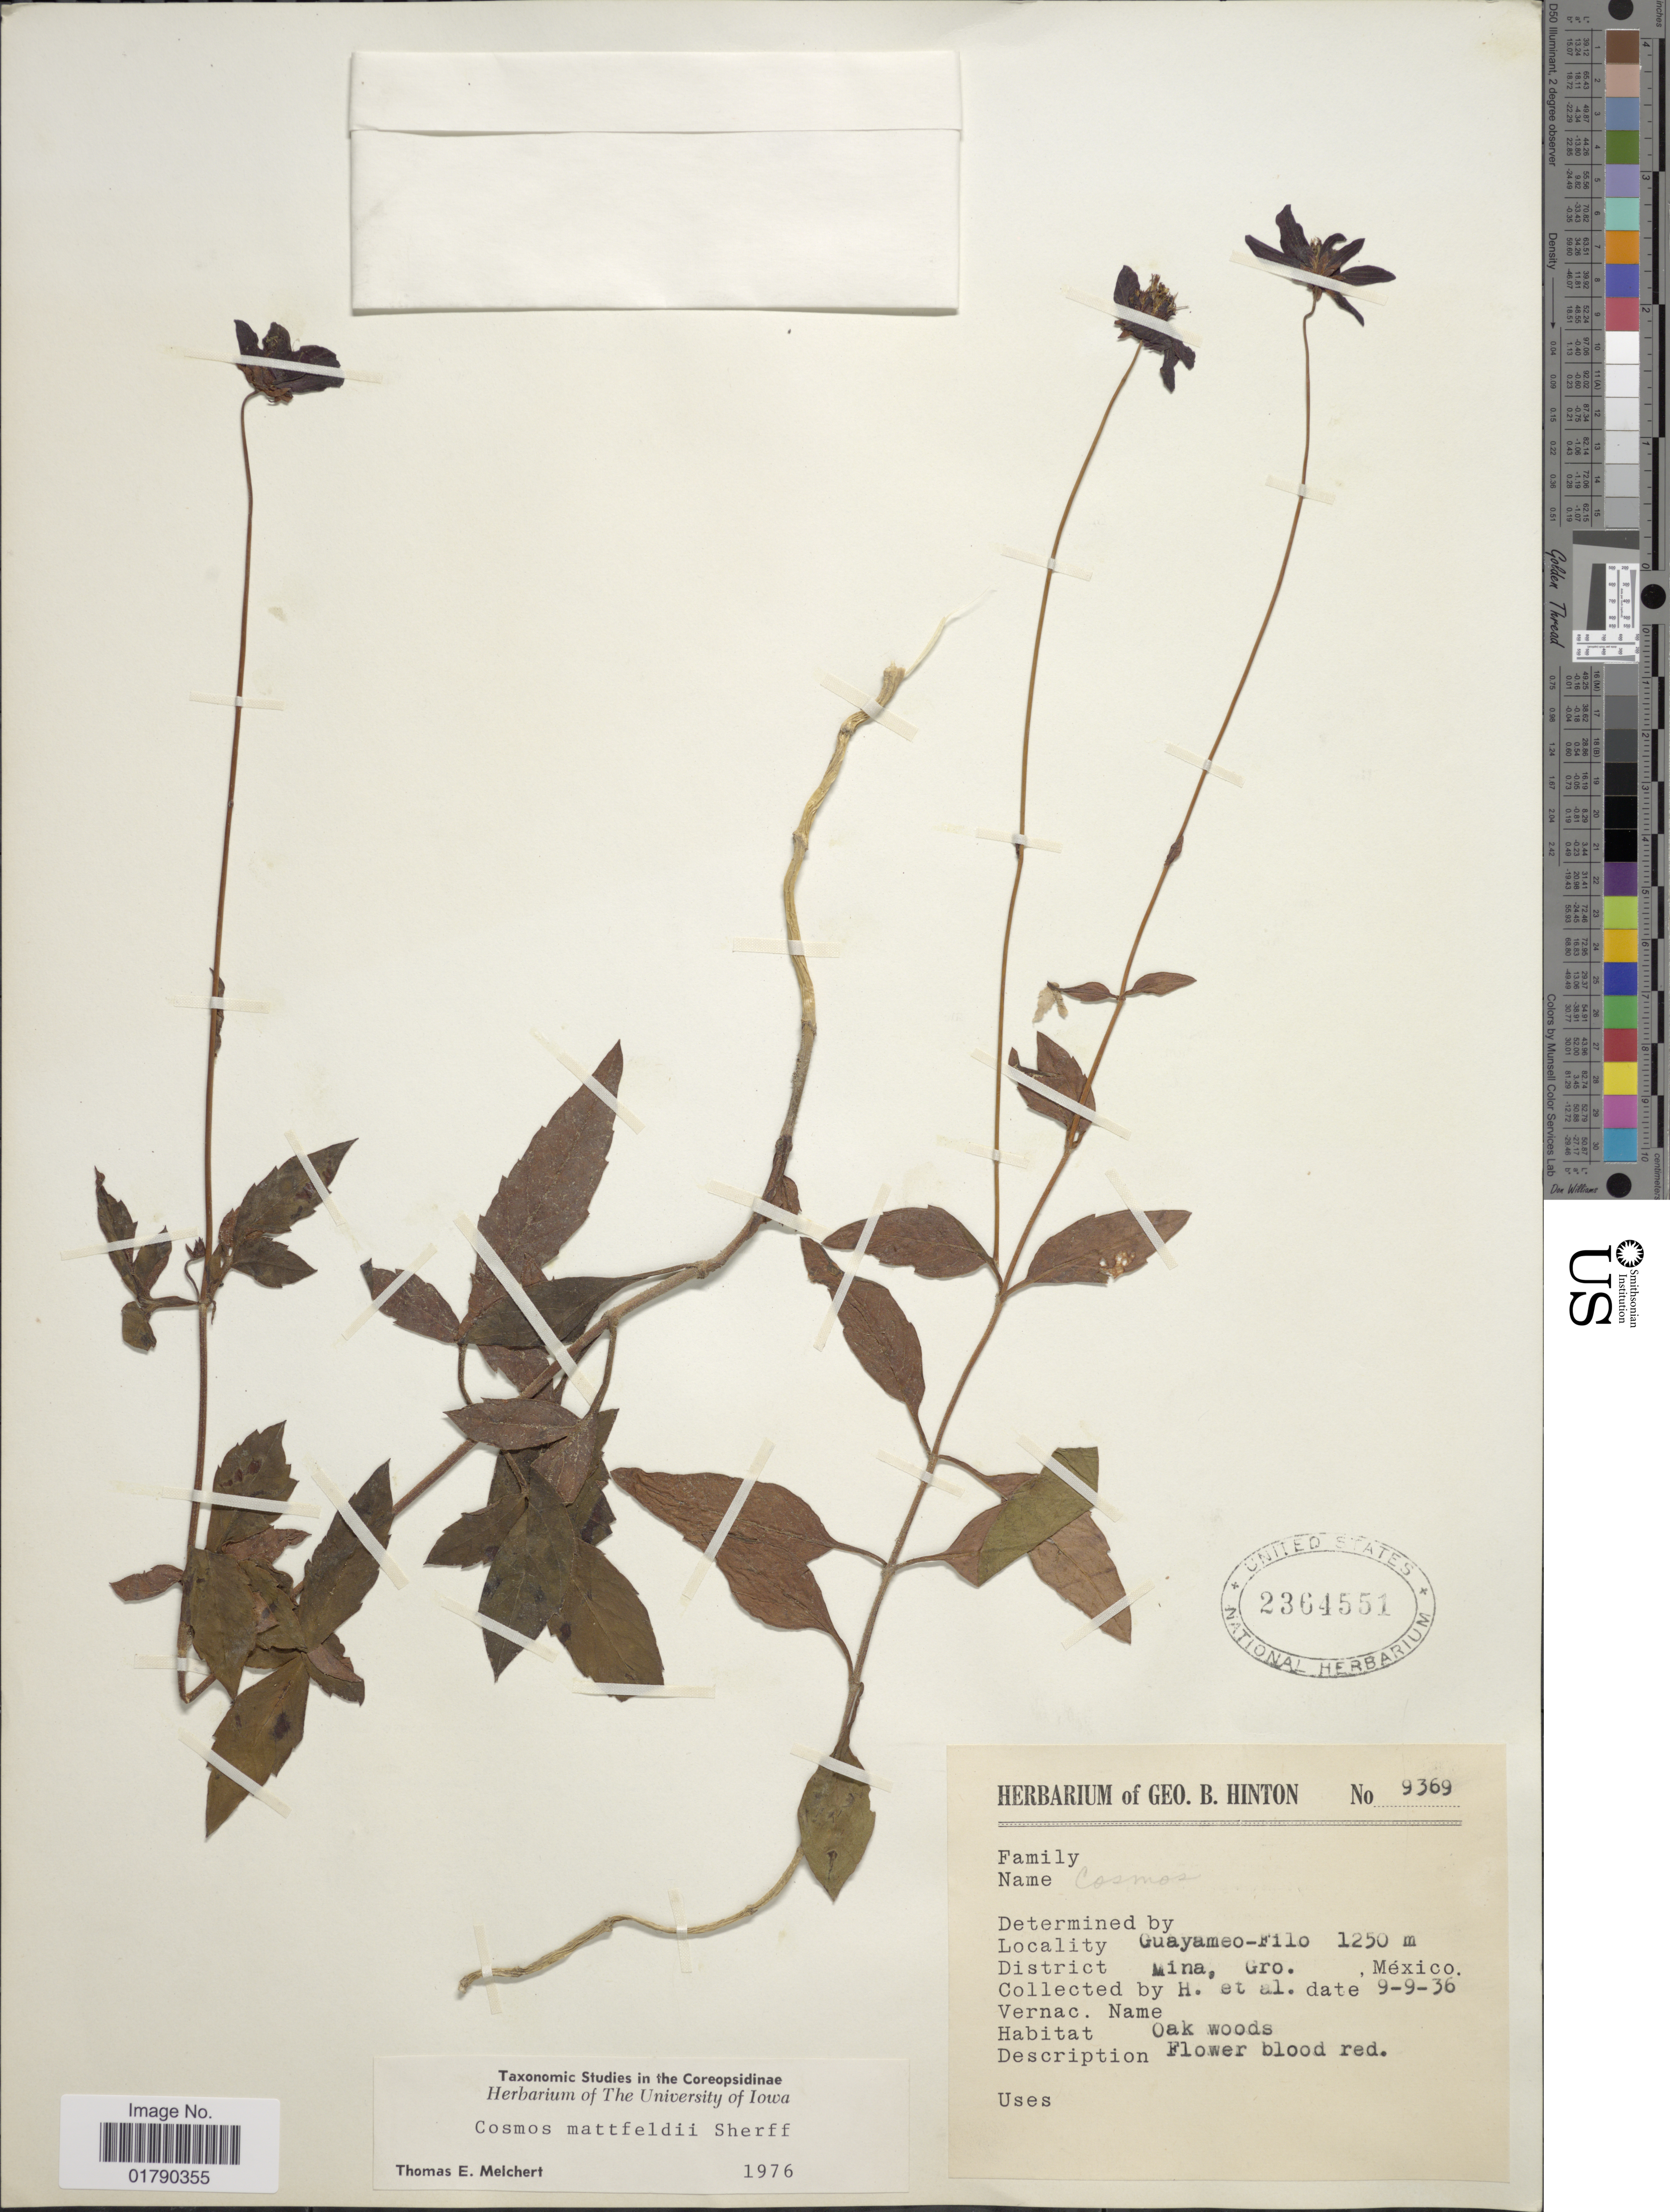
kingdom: Plantae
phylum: Tracheophyta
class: Magnoliopsida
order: Asterales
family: Asteraceae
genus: Cosmos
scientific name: Cosmos mcvaughii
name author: Sherff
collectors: G. B. Hinton & et al.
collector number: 9369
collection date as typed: Transcribed d/m/y: 9/9/36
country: Mexico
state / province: Guerrero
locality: Guayameo-Filo, District Mina, Gro.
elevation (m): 1250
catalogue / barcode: US 2364551